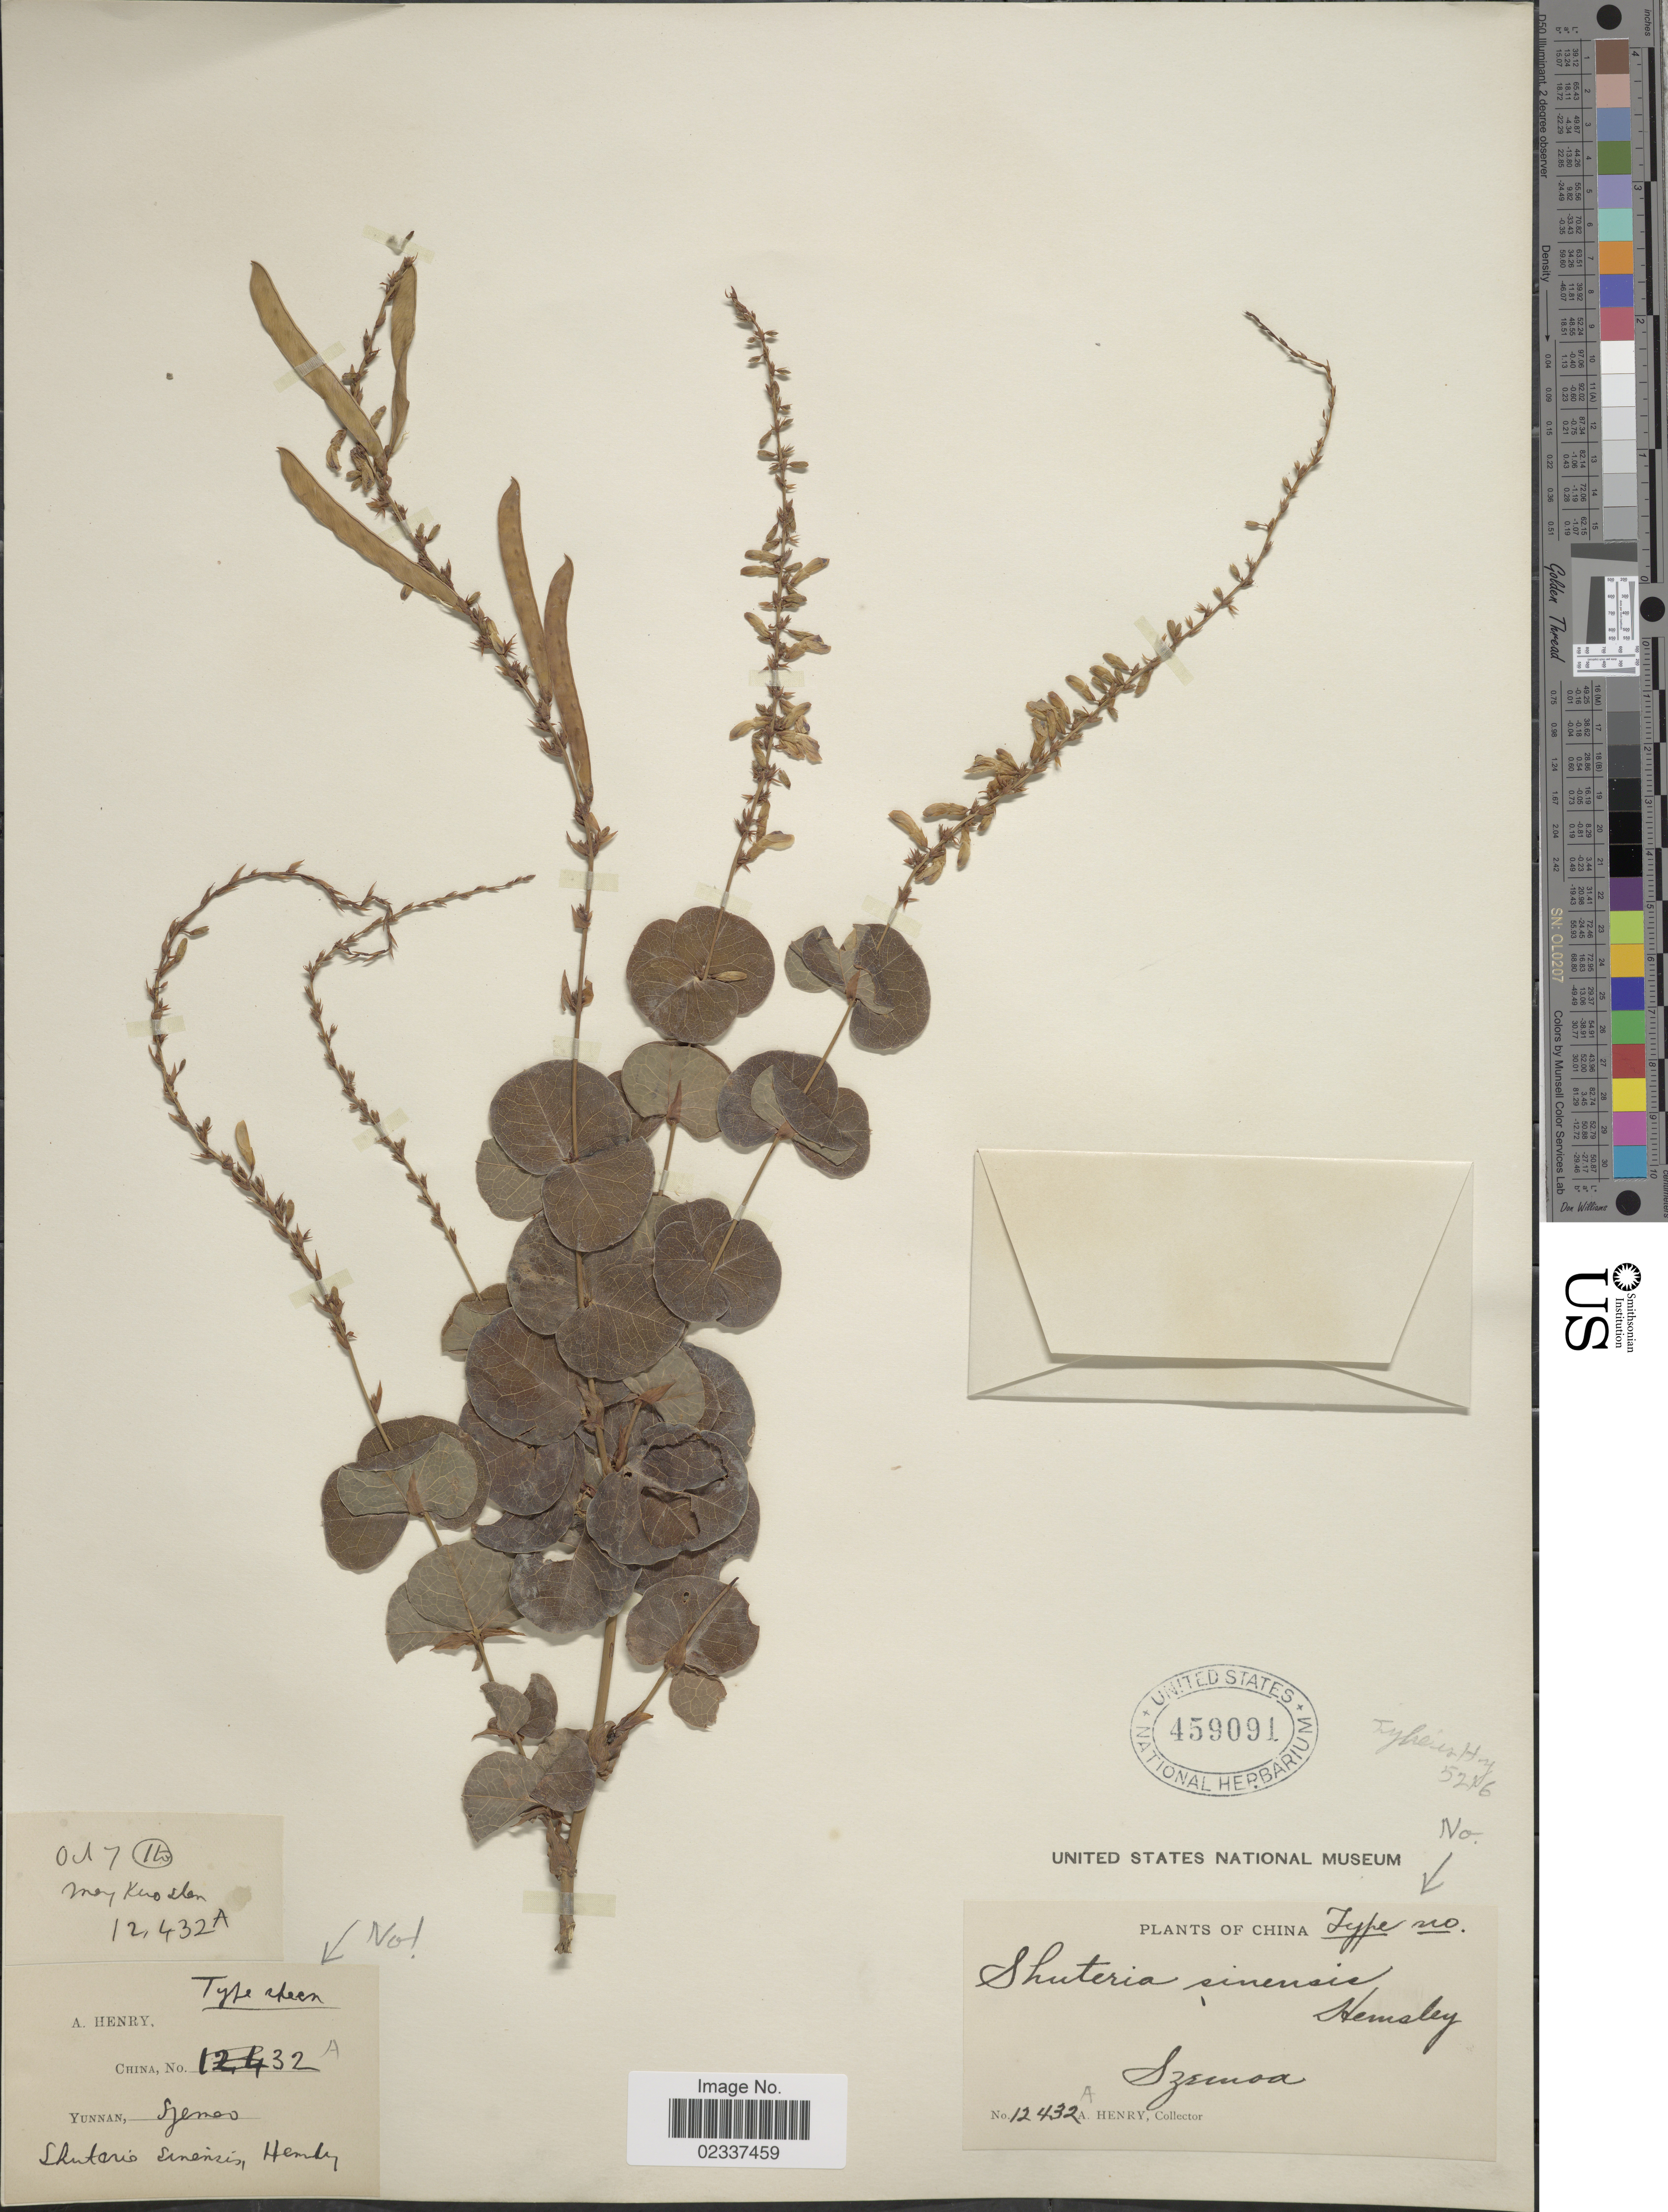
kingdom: Plantae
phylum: Tracheophyta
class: Magnoliopsida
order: Fabales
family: Fabaceae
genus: Shuteria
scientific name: Shuteria sinensis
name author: Hemsl.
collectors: A. Henry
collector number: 12432 A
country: China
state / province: Yunnan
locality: Yunnan, Sjemao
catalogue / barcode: US 459091